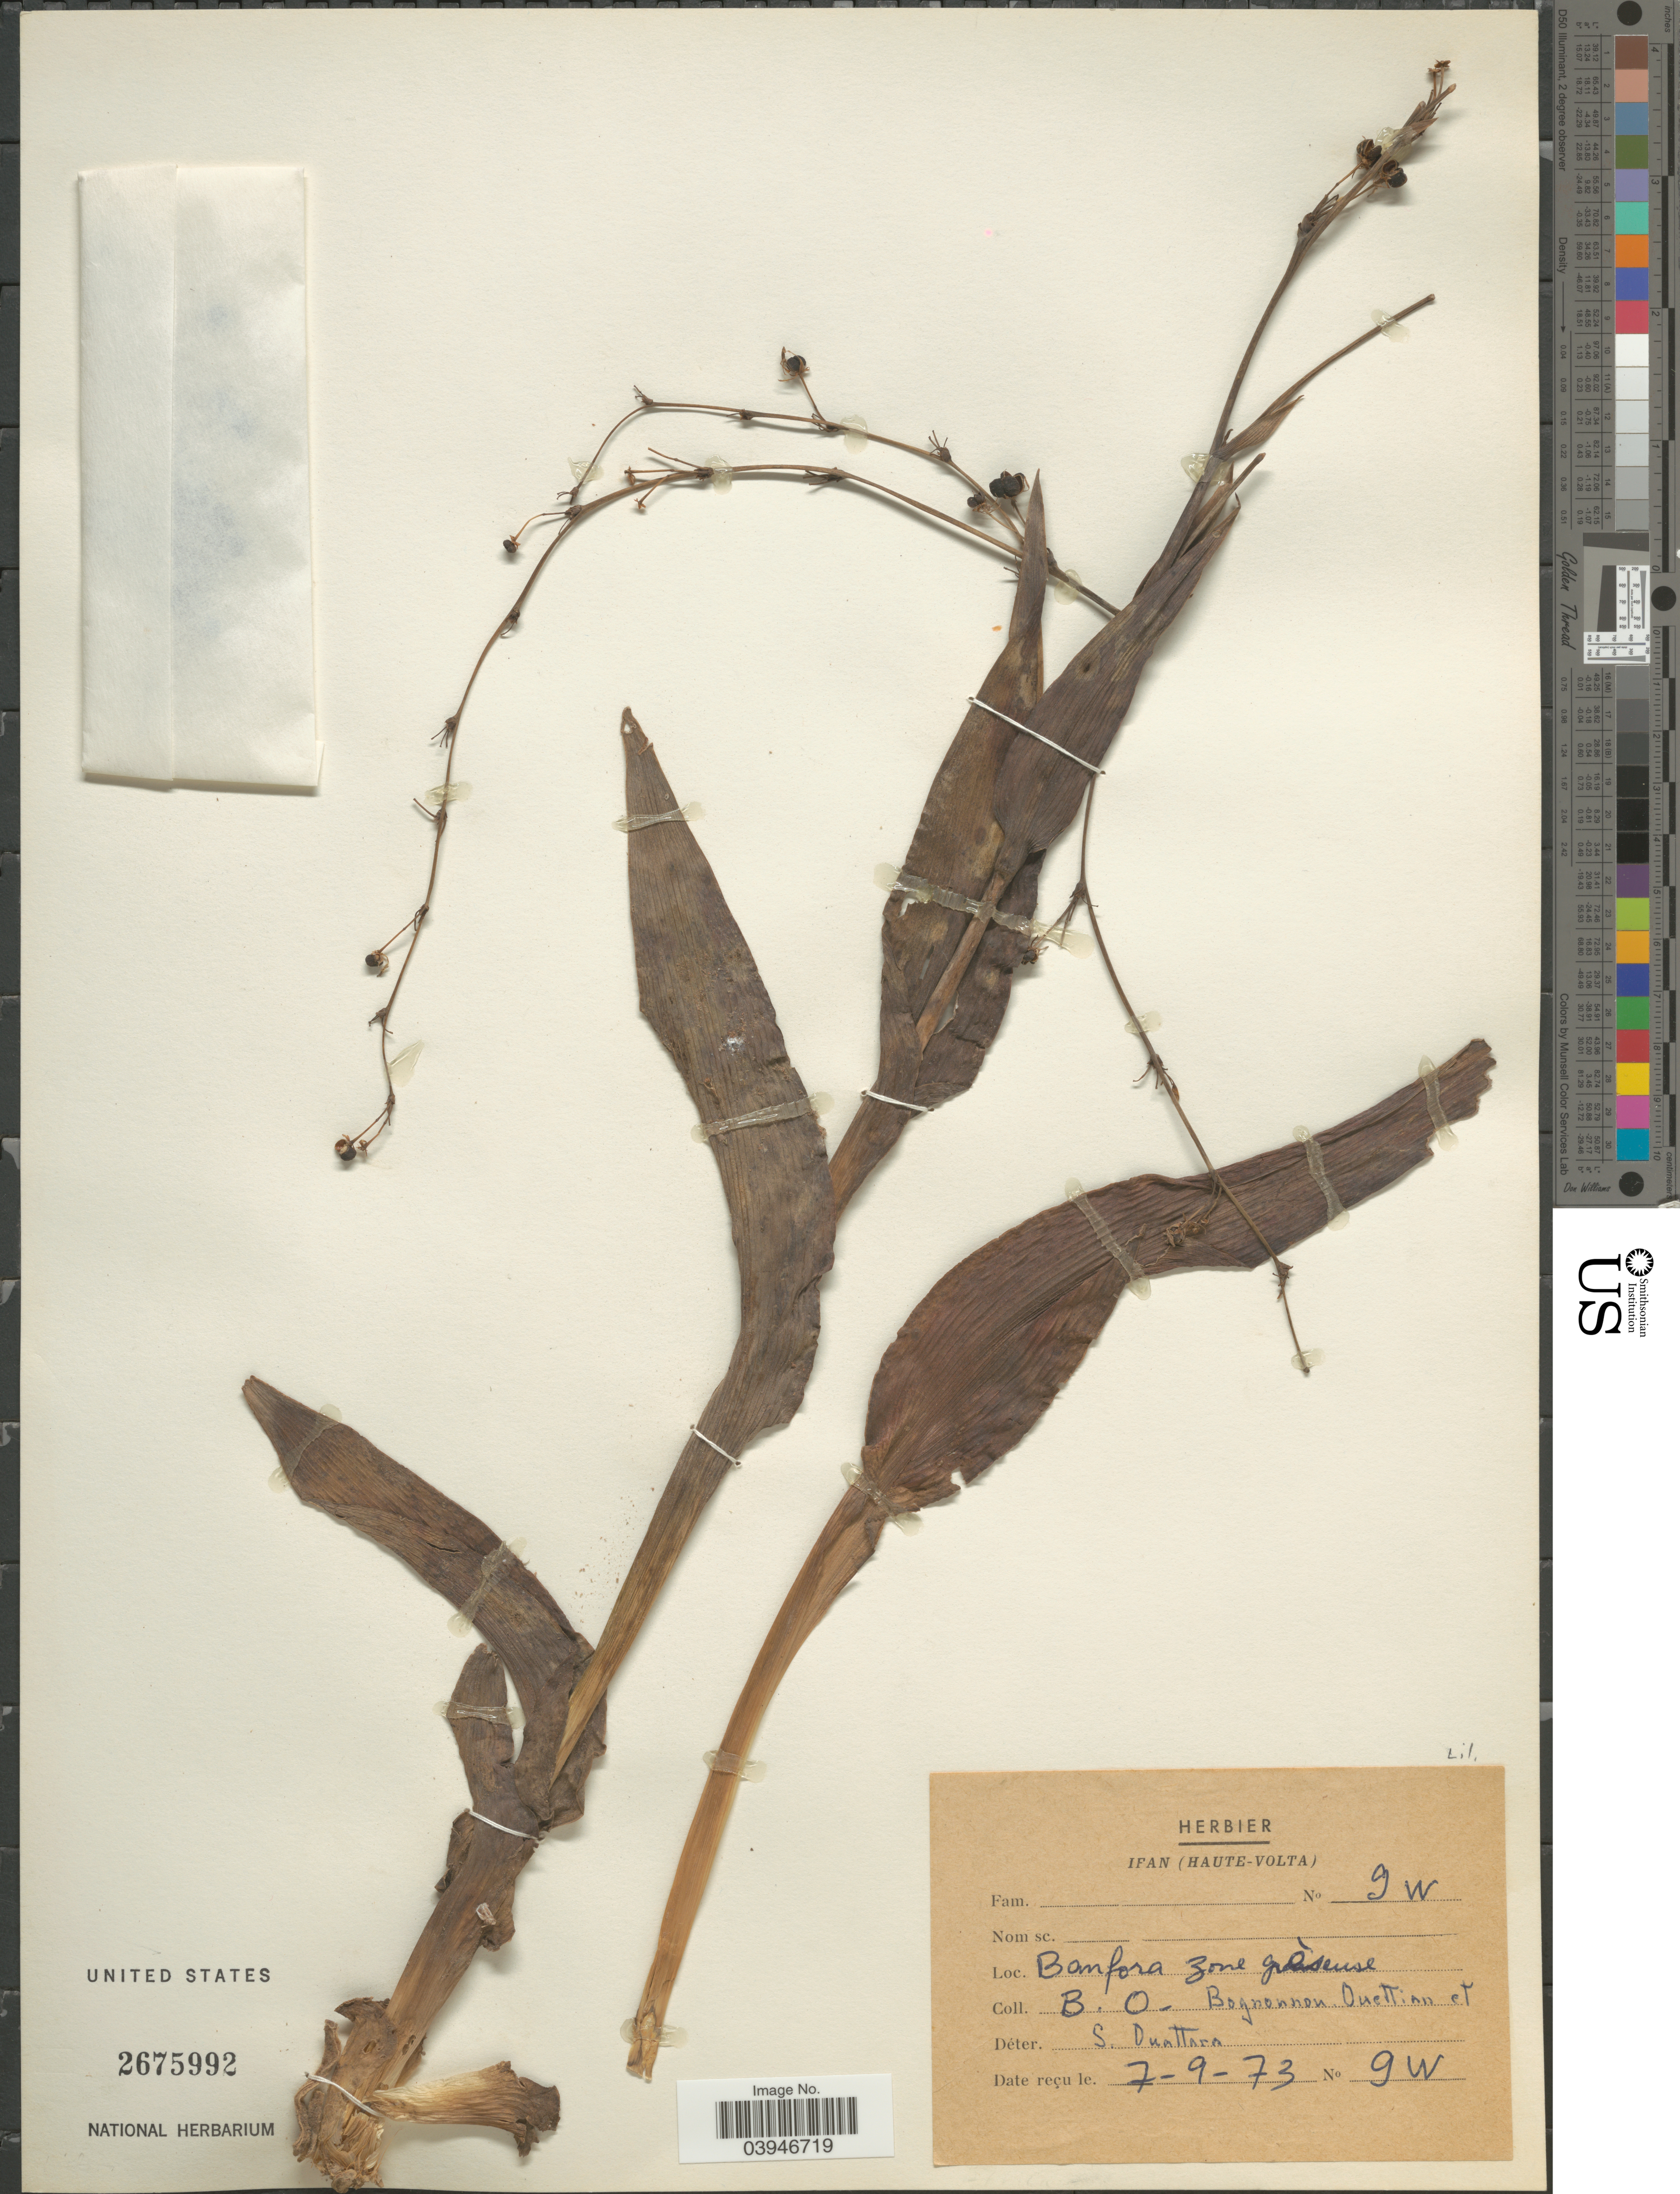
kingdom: Plantae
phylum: Tracheophyta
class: Liliopsida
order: Liliales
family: Liliaceae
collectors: B. Ouettian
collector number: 9W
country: Burkina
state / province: Cascades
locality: Ifan (Haute-Volta). Banfora zone gréseux.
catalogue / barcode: US 2675992